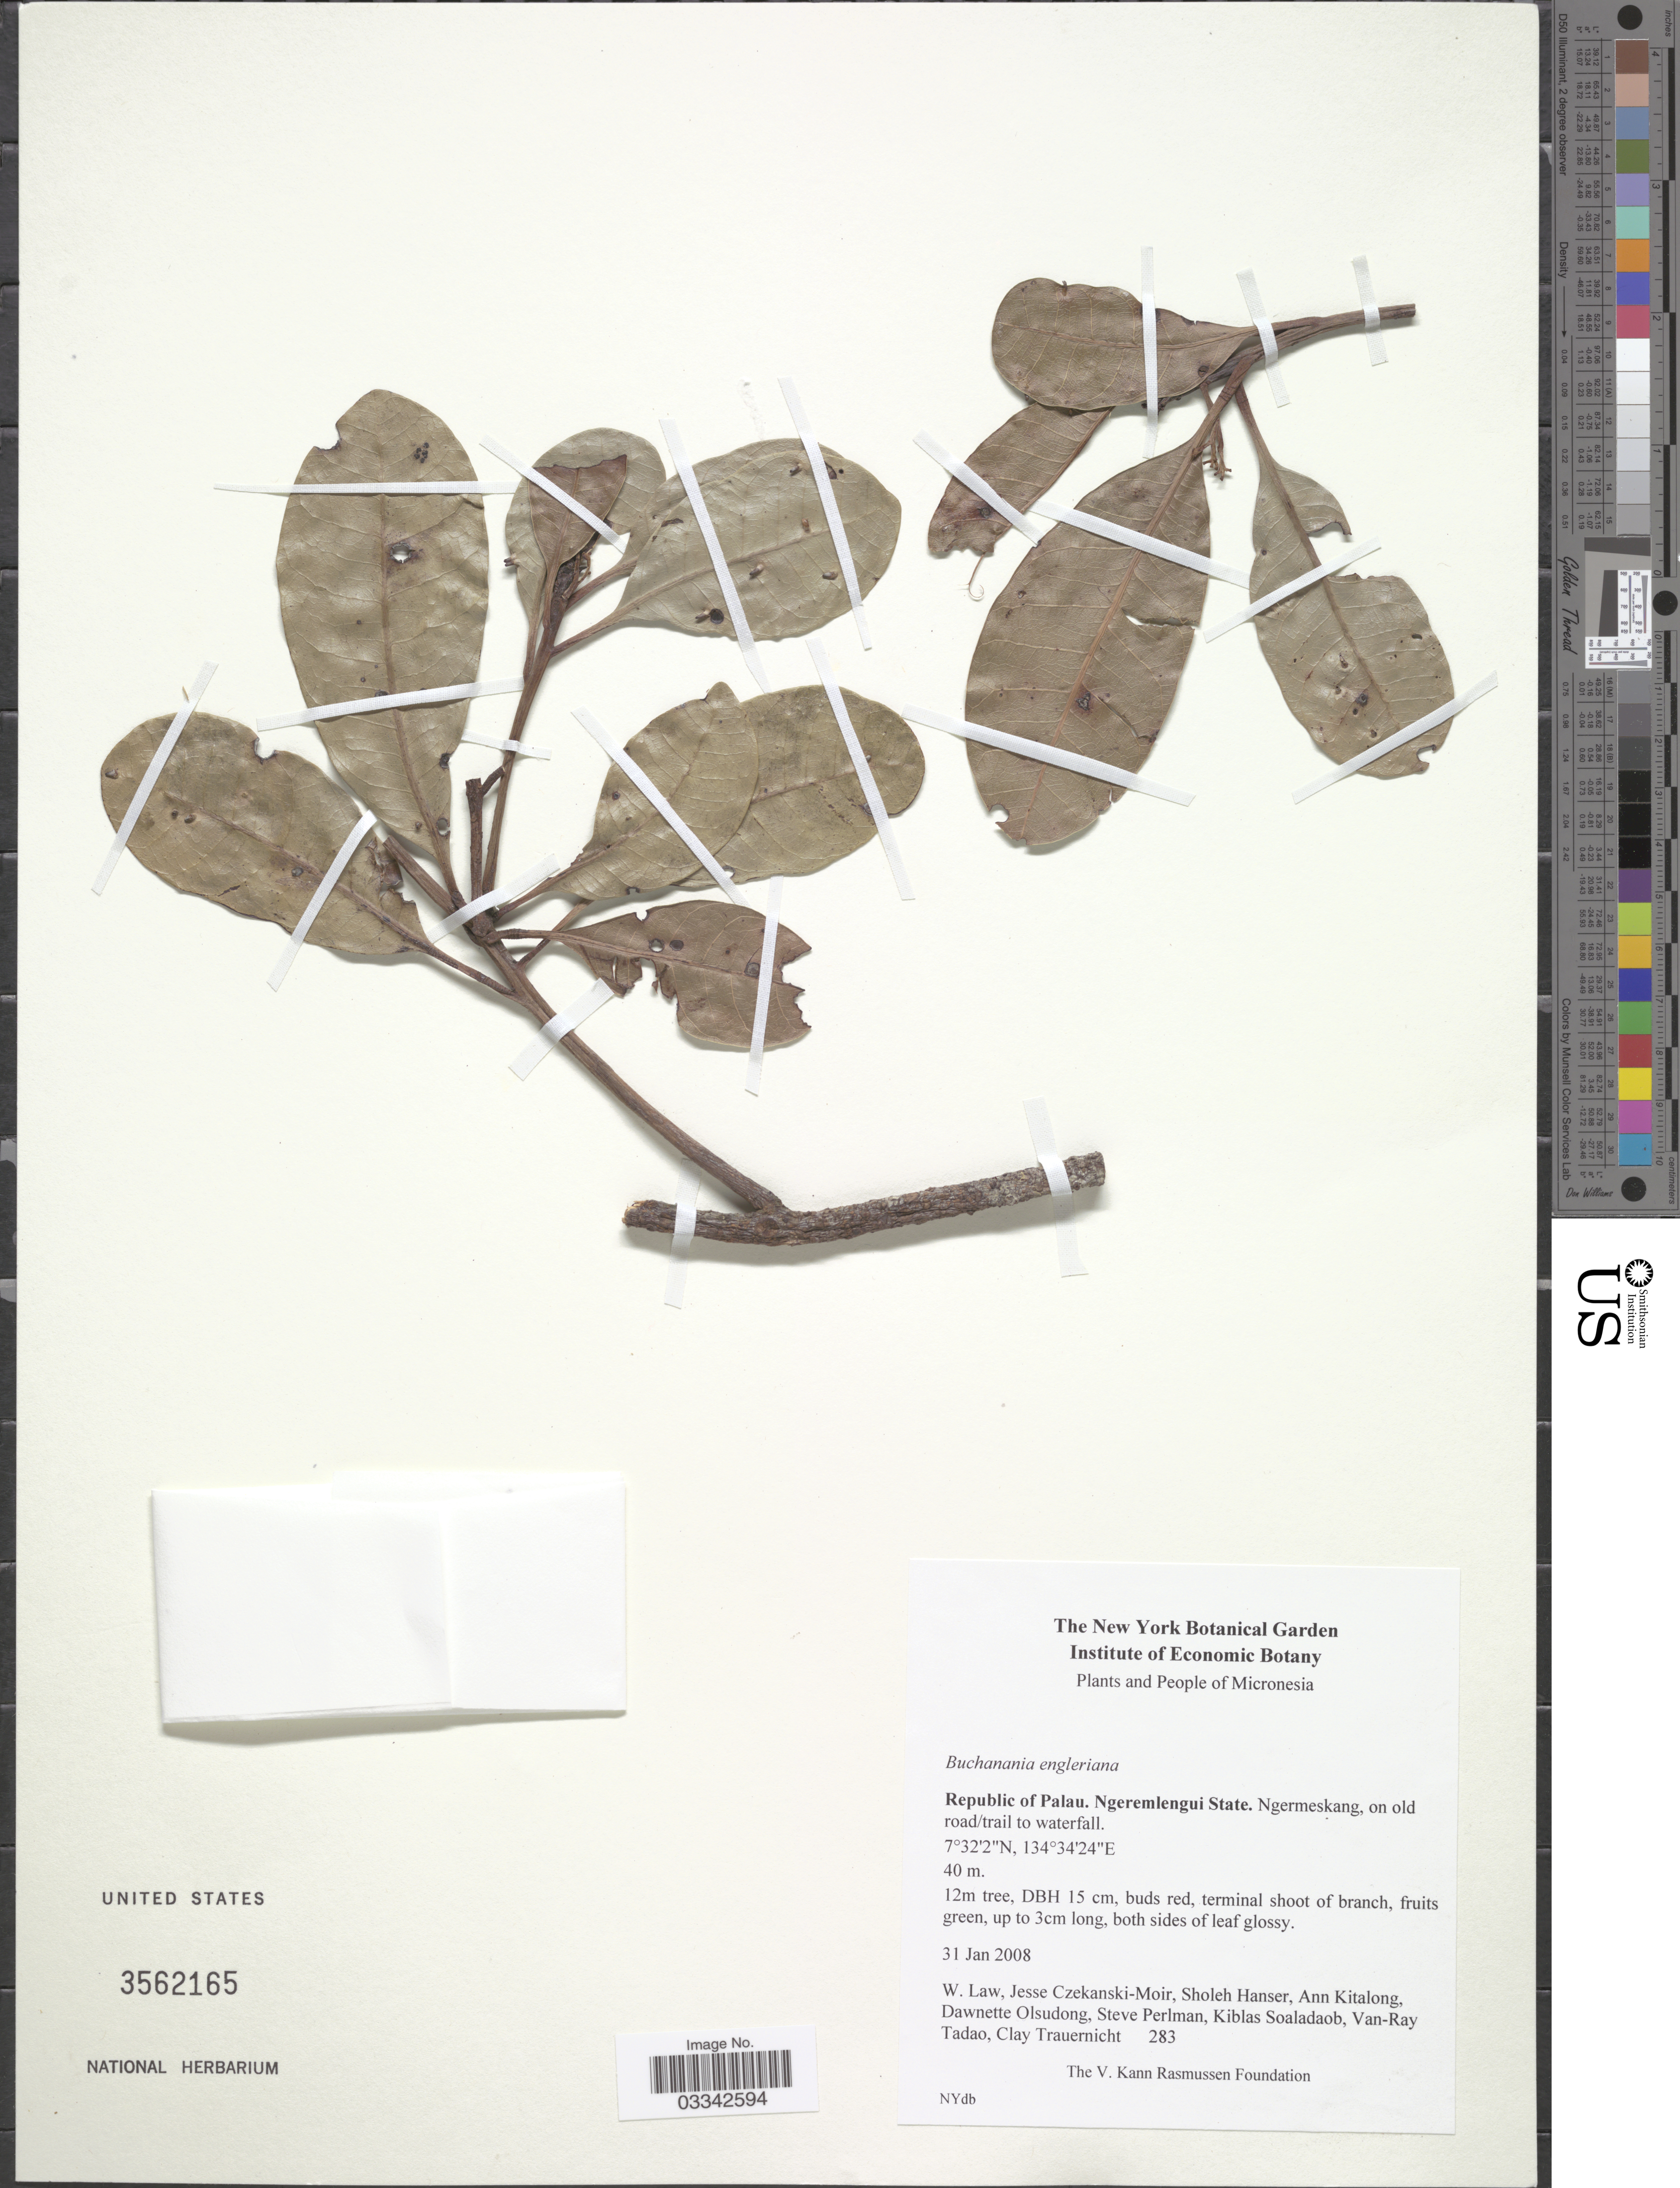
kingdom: Plantae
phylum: Tracheophyta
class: Magnoliopsida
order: Sapindales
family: Anacardiaceae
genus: Buchanania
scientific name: Buchanania engleriana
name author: Volkens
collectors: W. Law, J. Czekanski-Moir, S. Hanser, A. Kitalong & et al.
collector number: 283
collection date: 2008-01-31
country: Micronesia, Federated States of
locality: Micronesia. Republic of Palau. Ngeremlengui State. Ngermeskang, on old road/trail to waterfall.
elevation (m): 40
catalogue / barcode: US 3562165